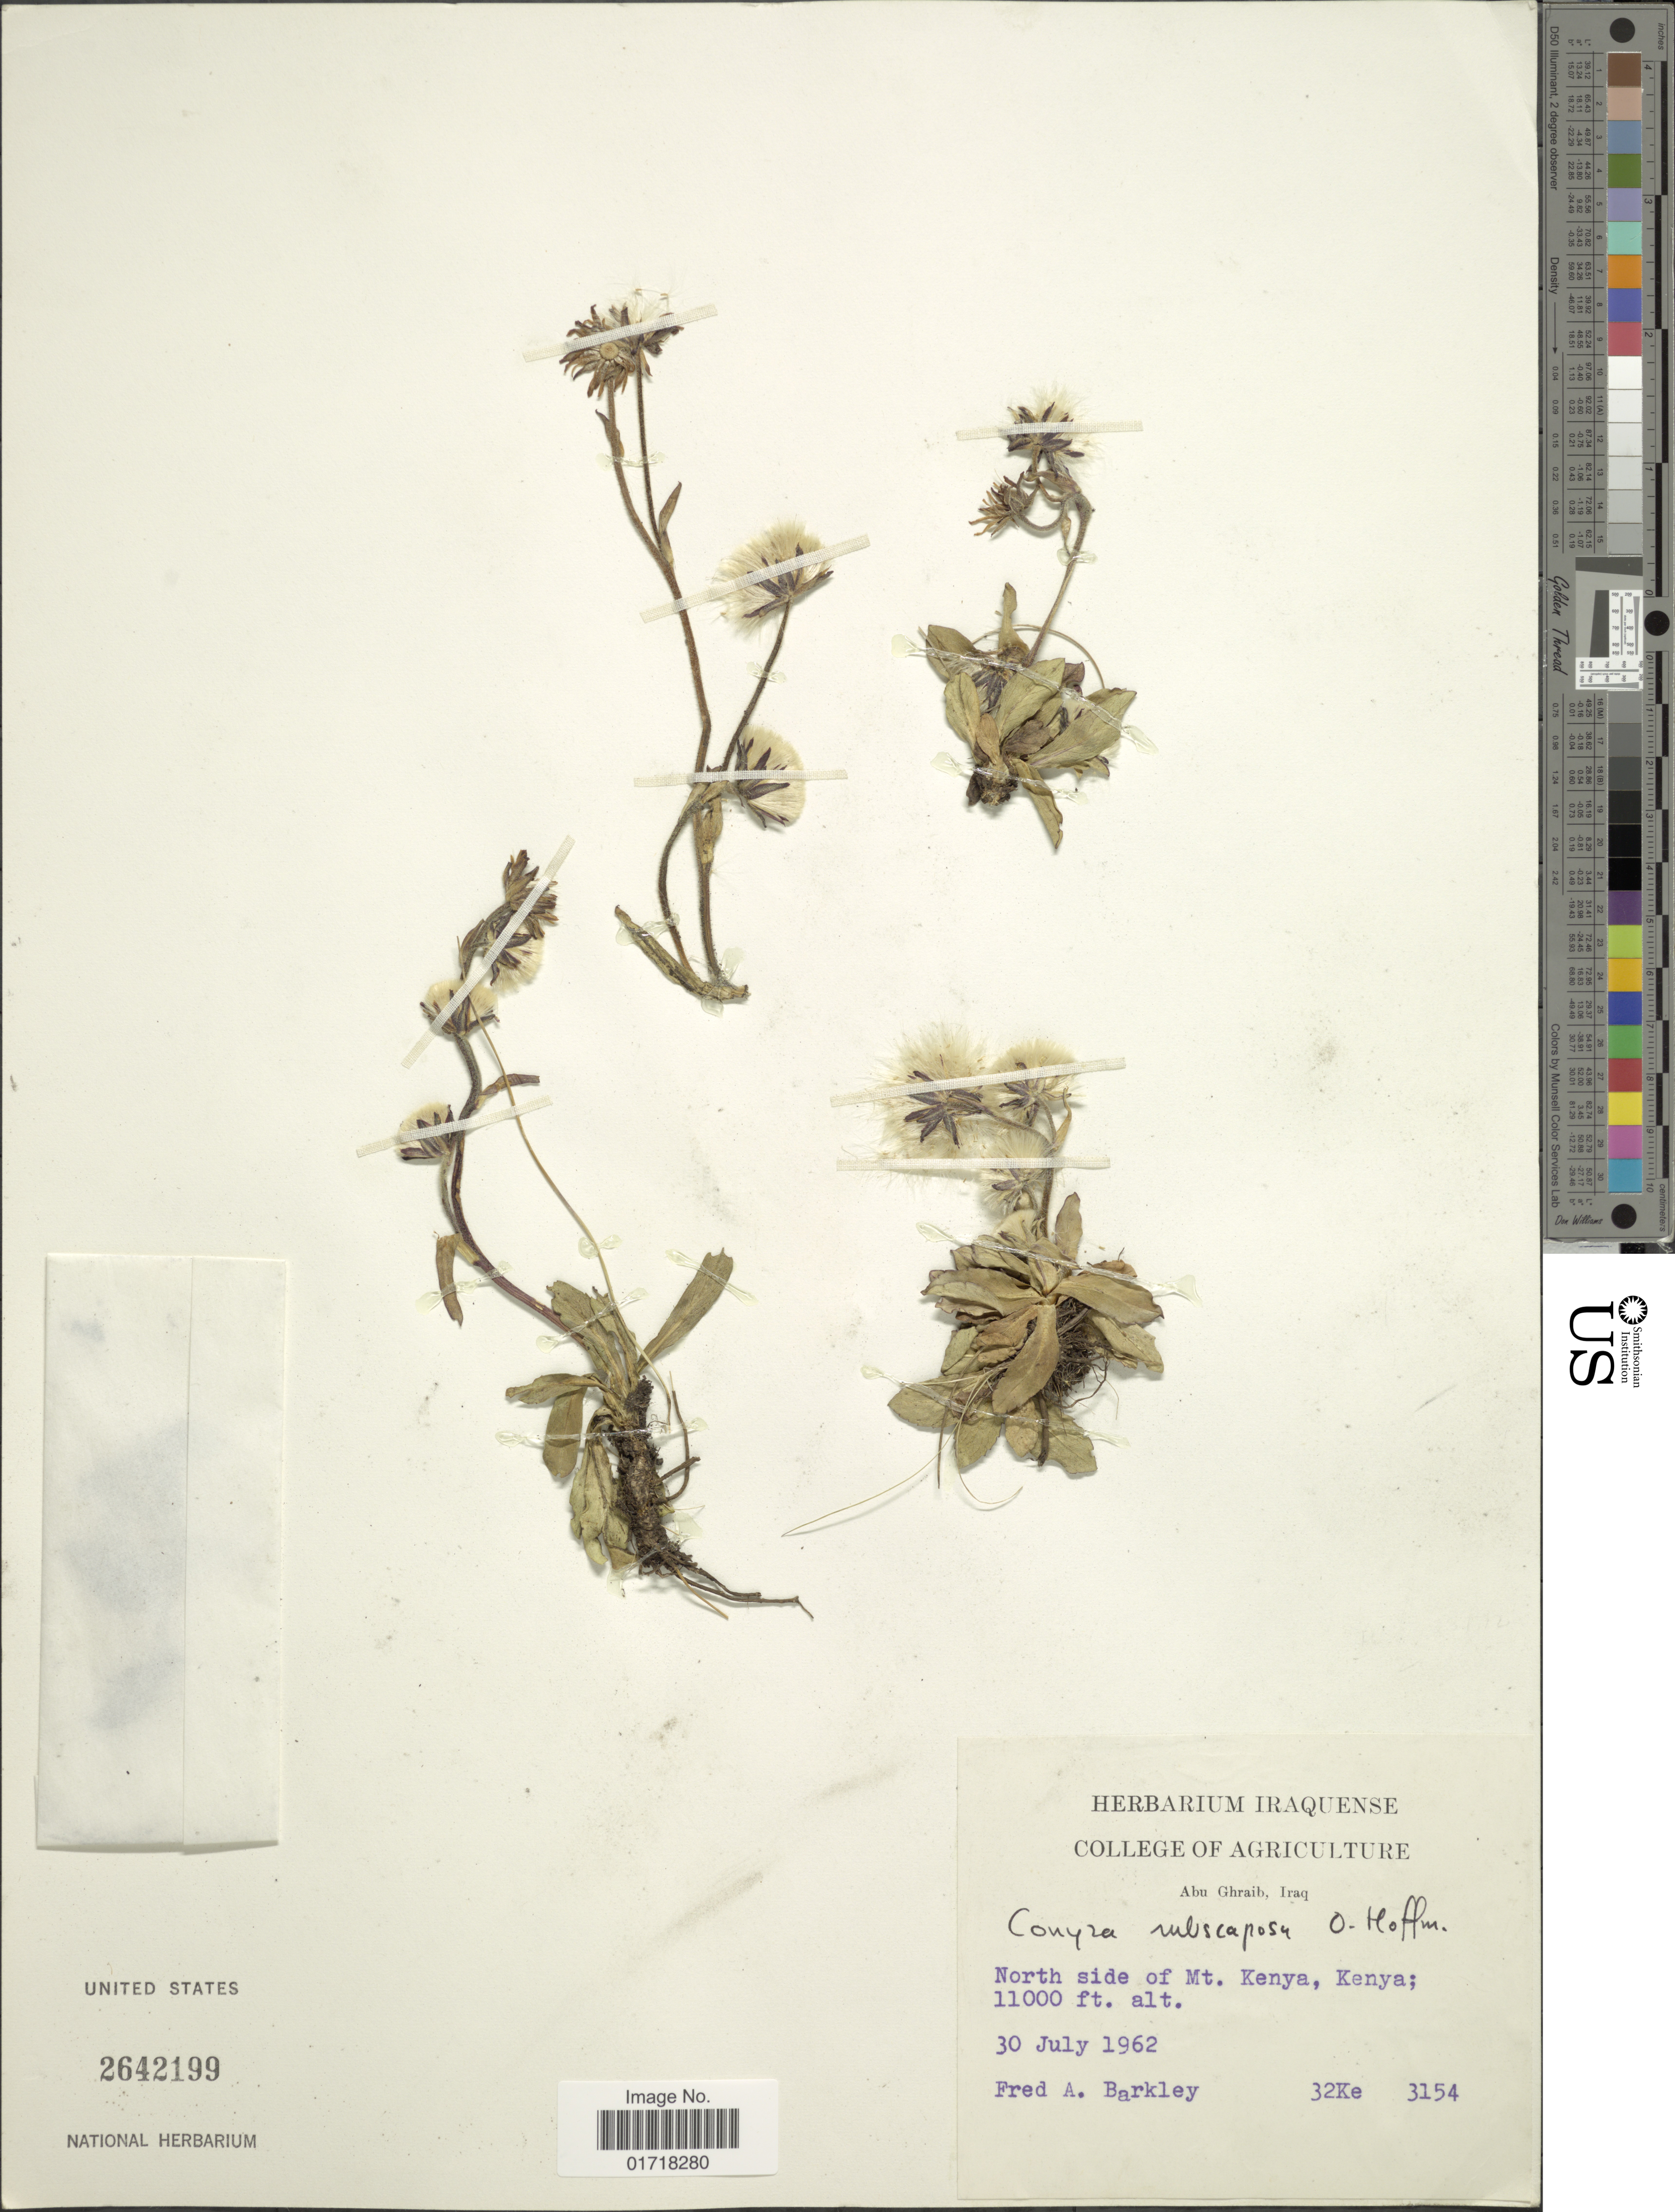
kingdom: Plantae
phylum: Tracheophyta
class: Magnoliopsida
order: Asterales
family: Asteraceae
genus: Conyza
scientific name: Conyza subcaposa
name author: O. Hoffm.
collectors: F. A. Barkley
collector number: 3154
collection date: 1962-07-30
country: Kenya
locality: North side of Mt. Kenya, Kenya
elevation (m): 3353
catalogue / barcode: US 2642199